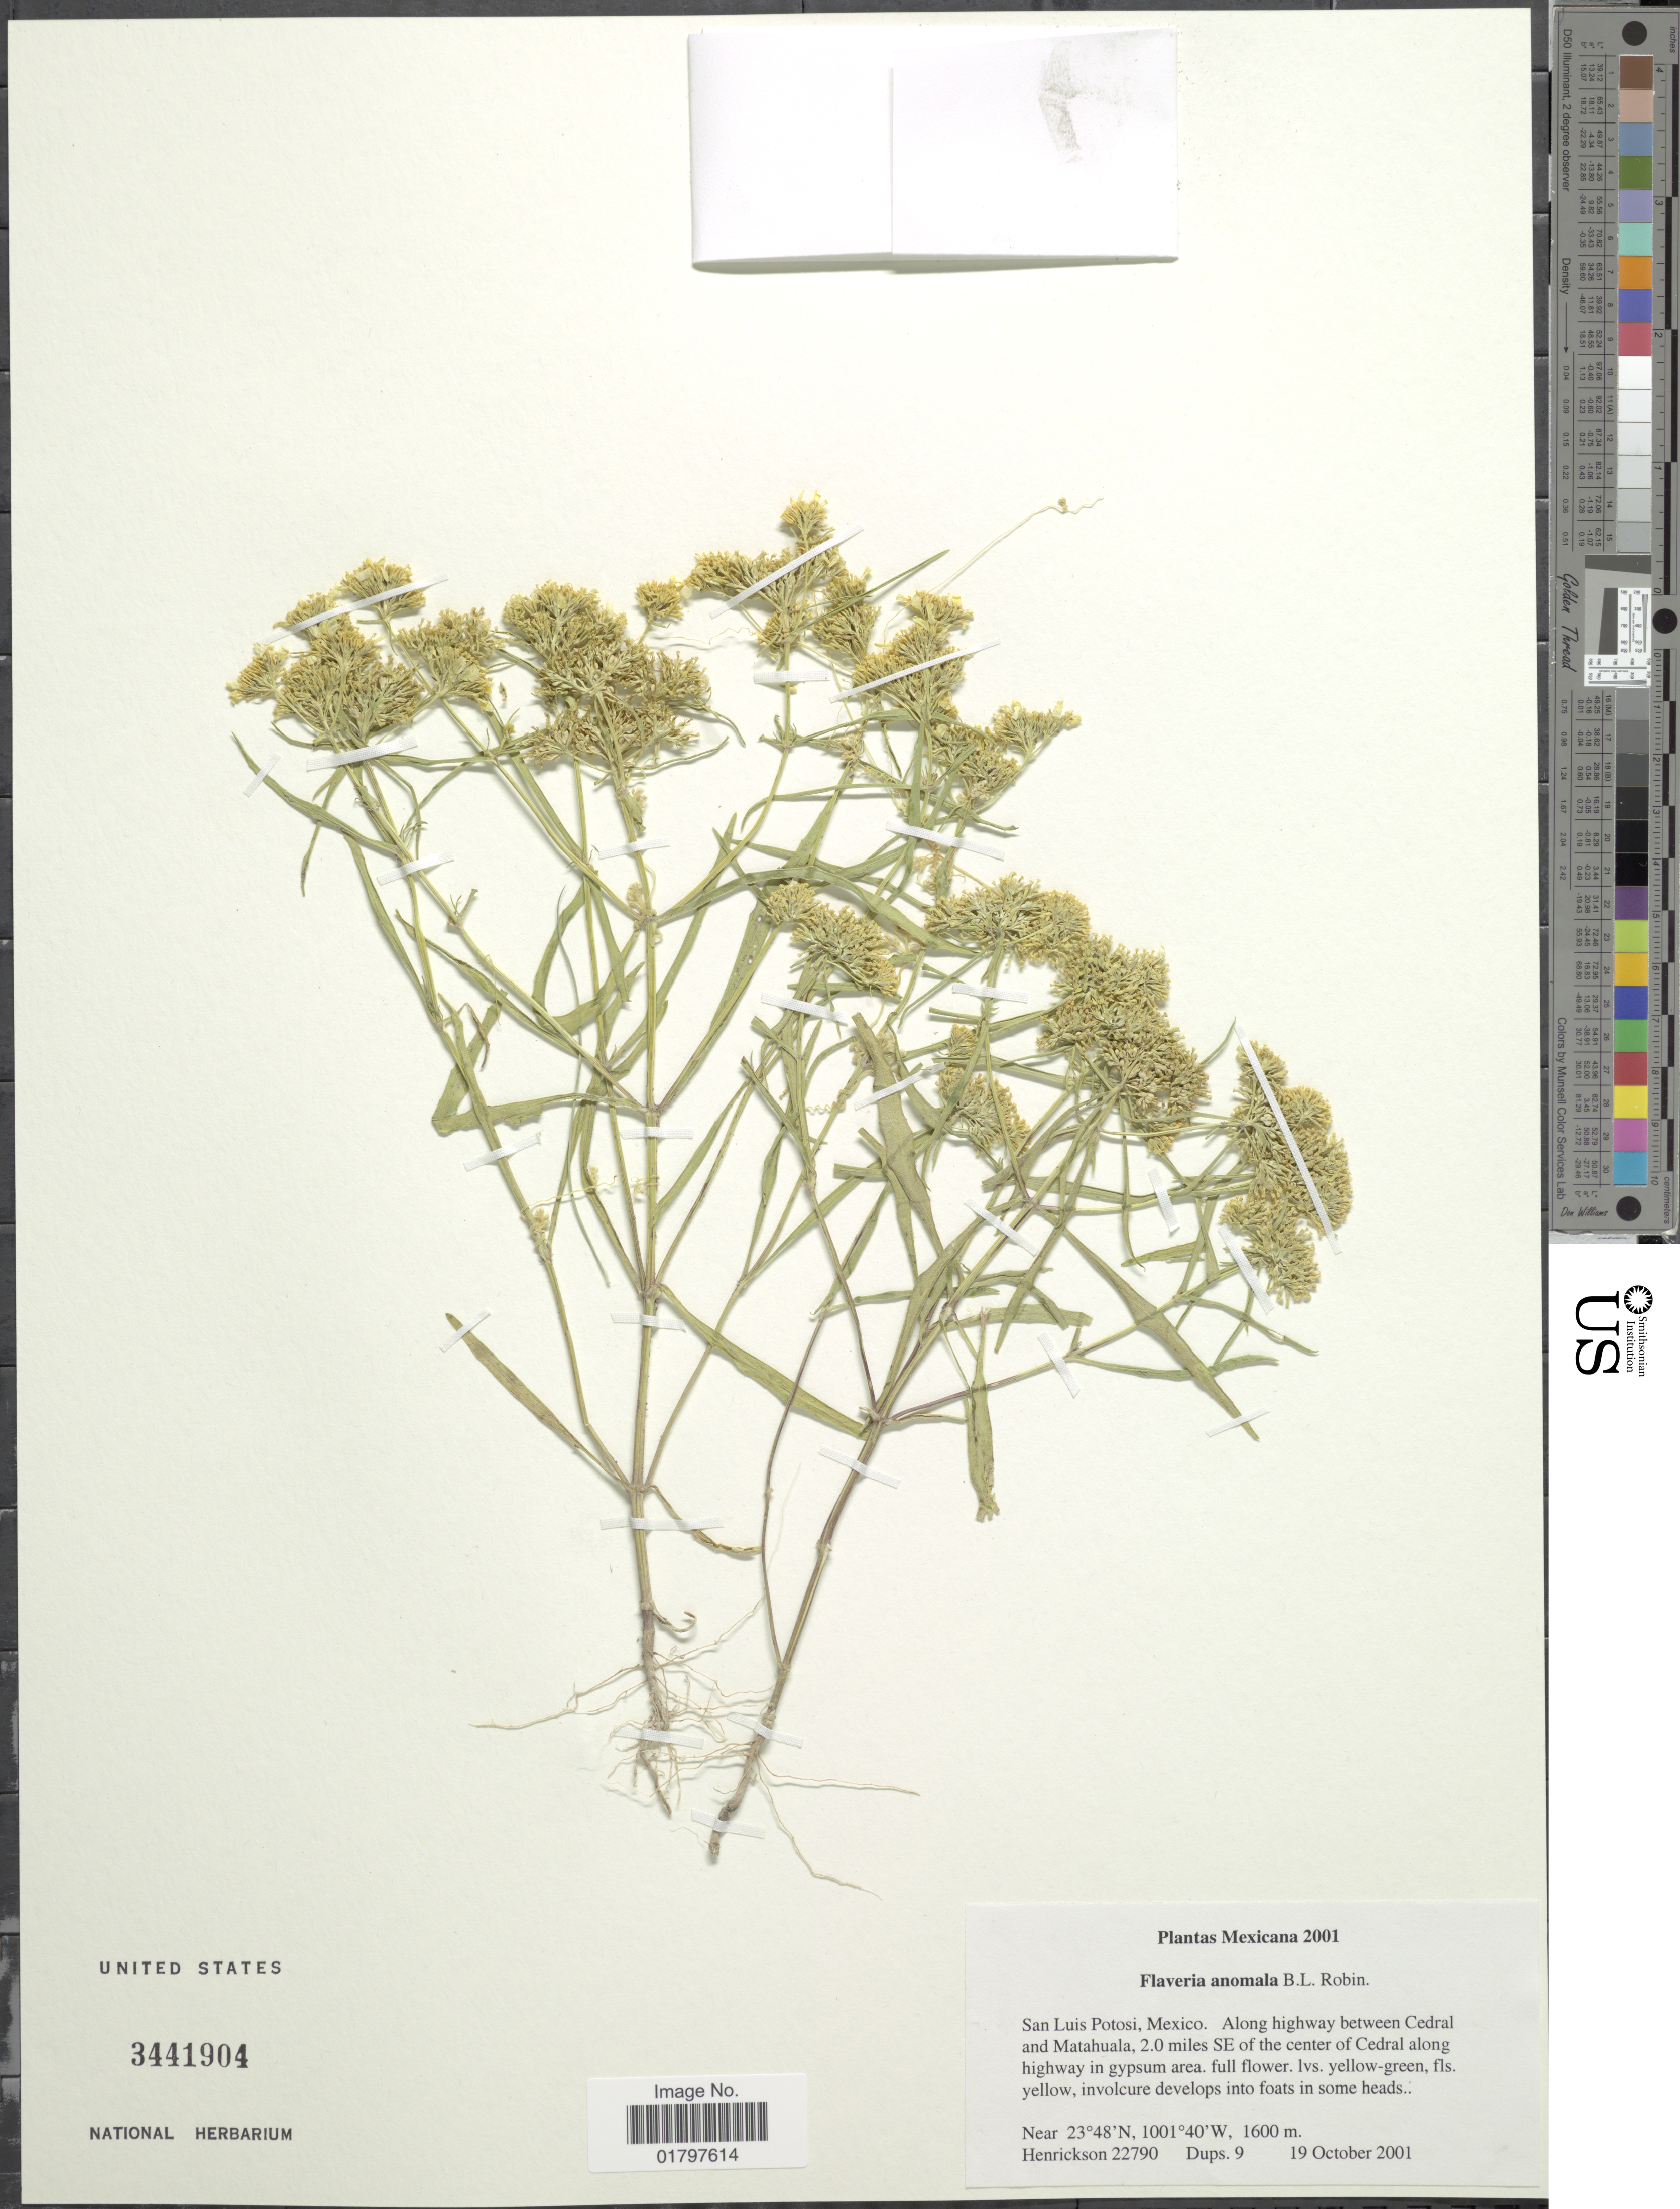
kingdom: Plantae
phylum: Tracheophyta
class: Magnoliopsida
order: Asterales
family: Asteraceae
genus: Flaveria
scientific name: Flaveria anomala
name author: B.L. Rob.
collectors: -. Henrickson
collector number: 22790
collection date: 2001-10-19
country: Mexico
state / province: San Luis Potosí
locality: San Luis Potosi, Mexico. Along highway between Cedral and Matahuala, 2.0 miles SE of the center of Cedral along highway in gypsum area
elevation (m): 1600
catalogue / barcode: US 3441904